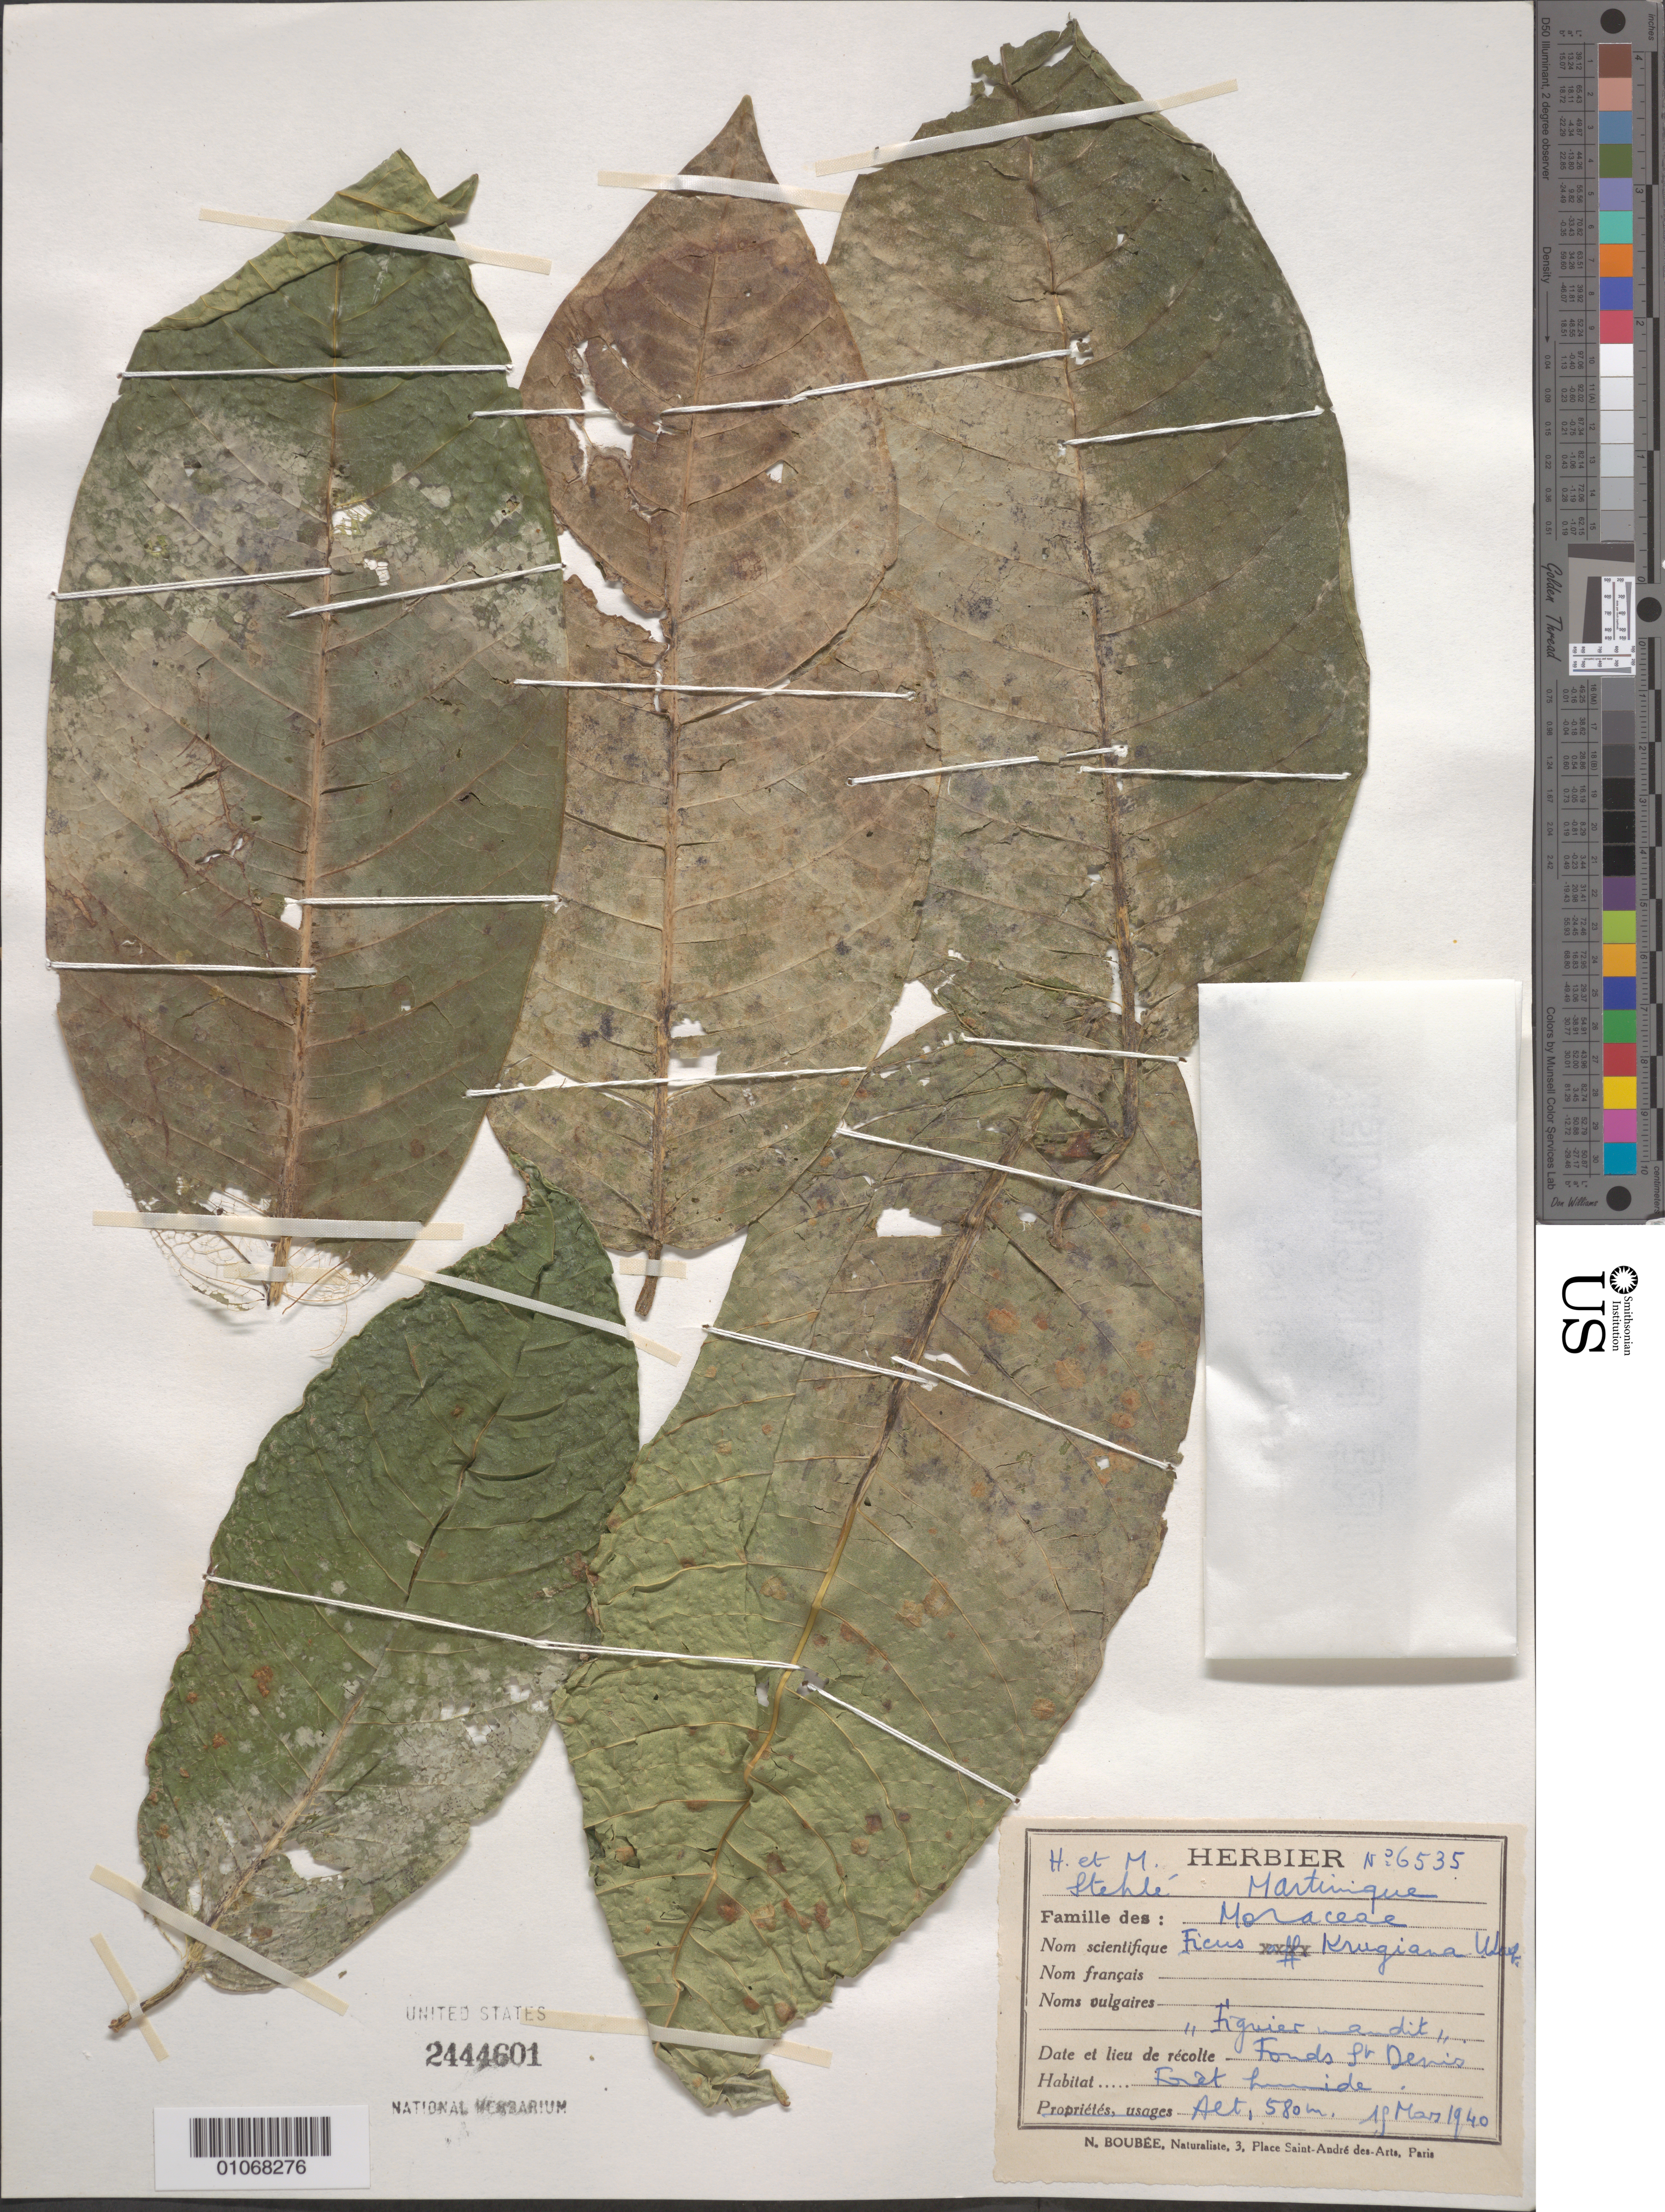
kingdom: Plantae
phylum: Tracheophyta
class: Magnoliopsida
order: Rosales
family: Moraceae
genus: Ficus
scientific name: Ficus insipida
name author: Willd.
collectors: H. Stehlé & M. Stehlé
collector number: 6535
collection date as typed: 19 Mar 1940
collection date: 1940-03-19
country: Martinique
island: Martinique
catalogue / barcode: US 2444601